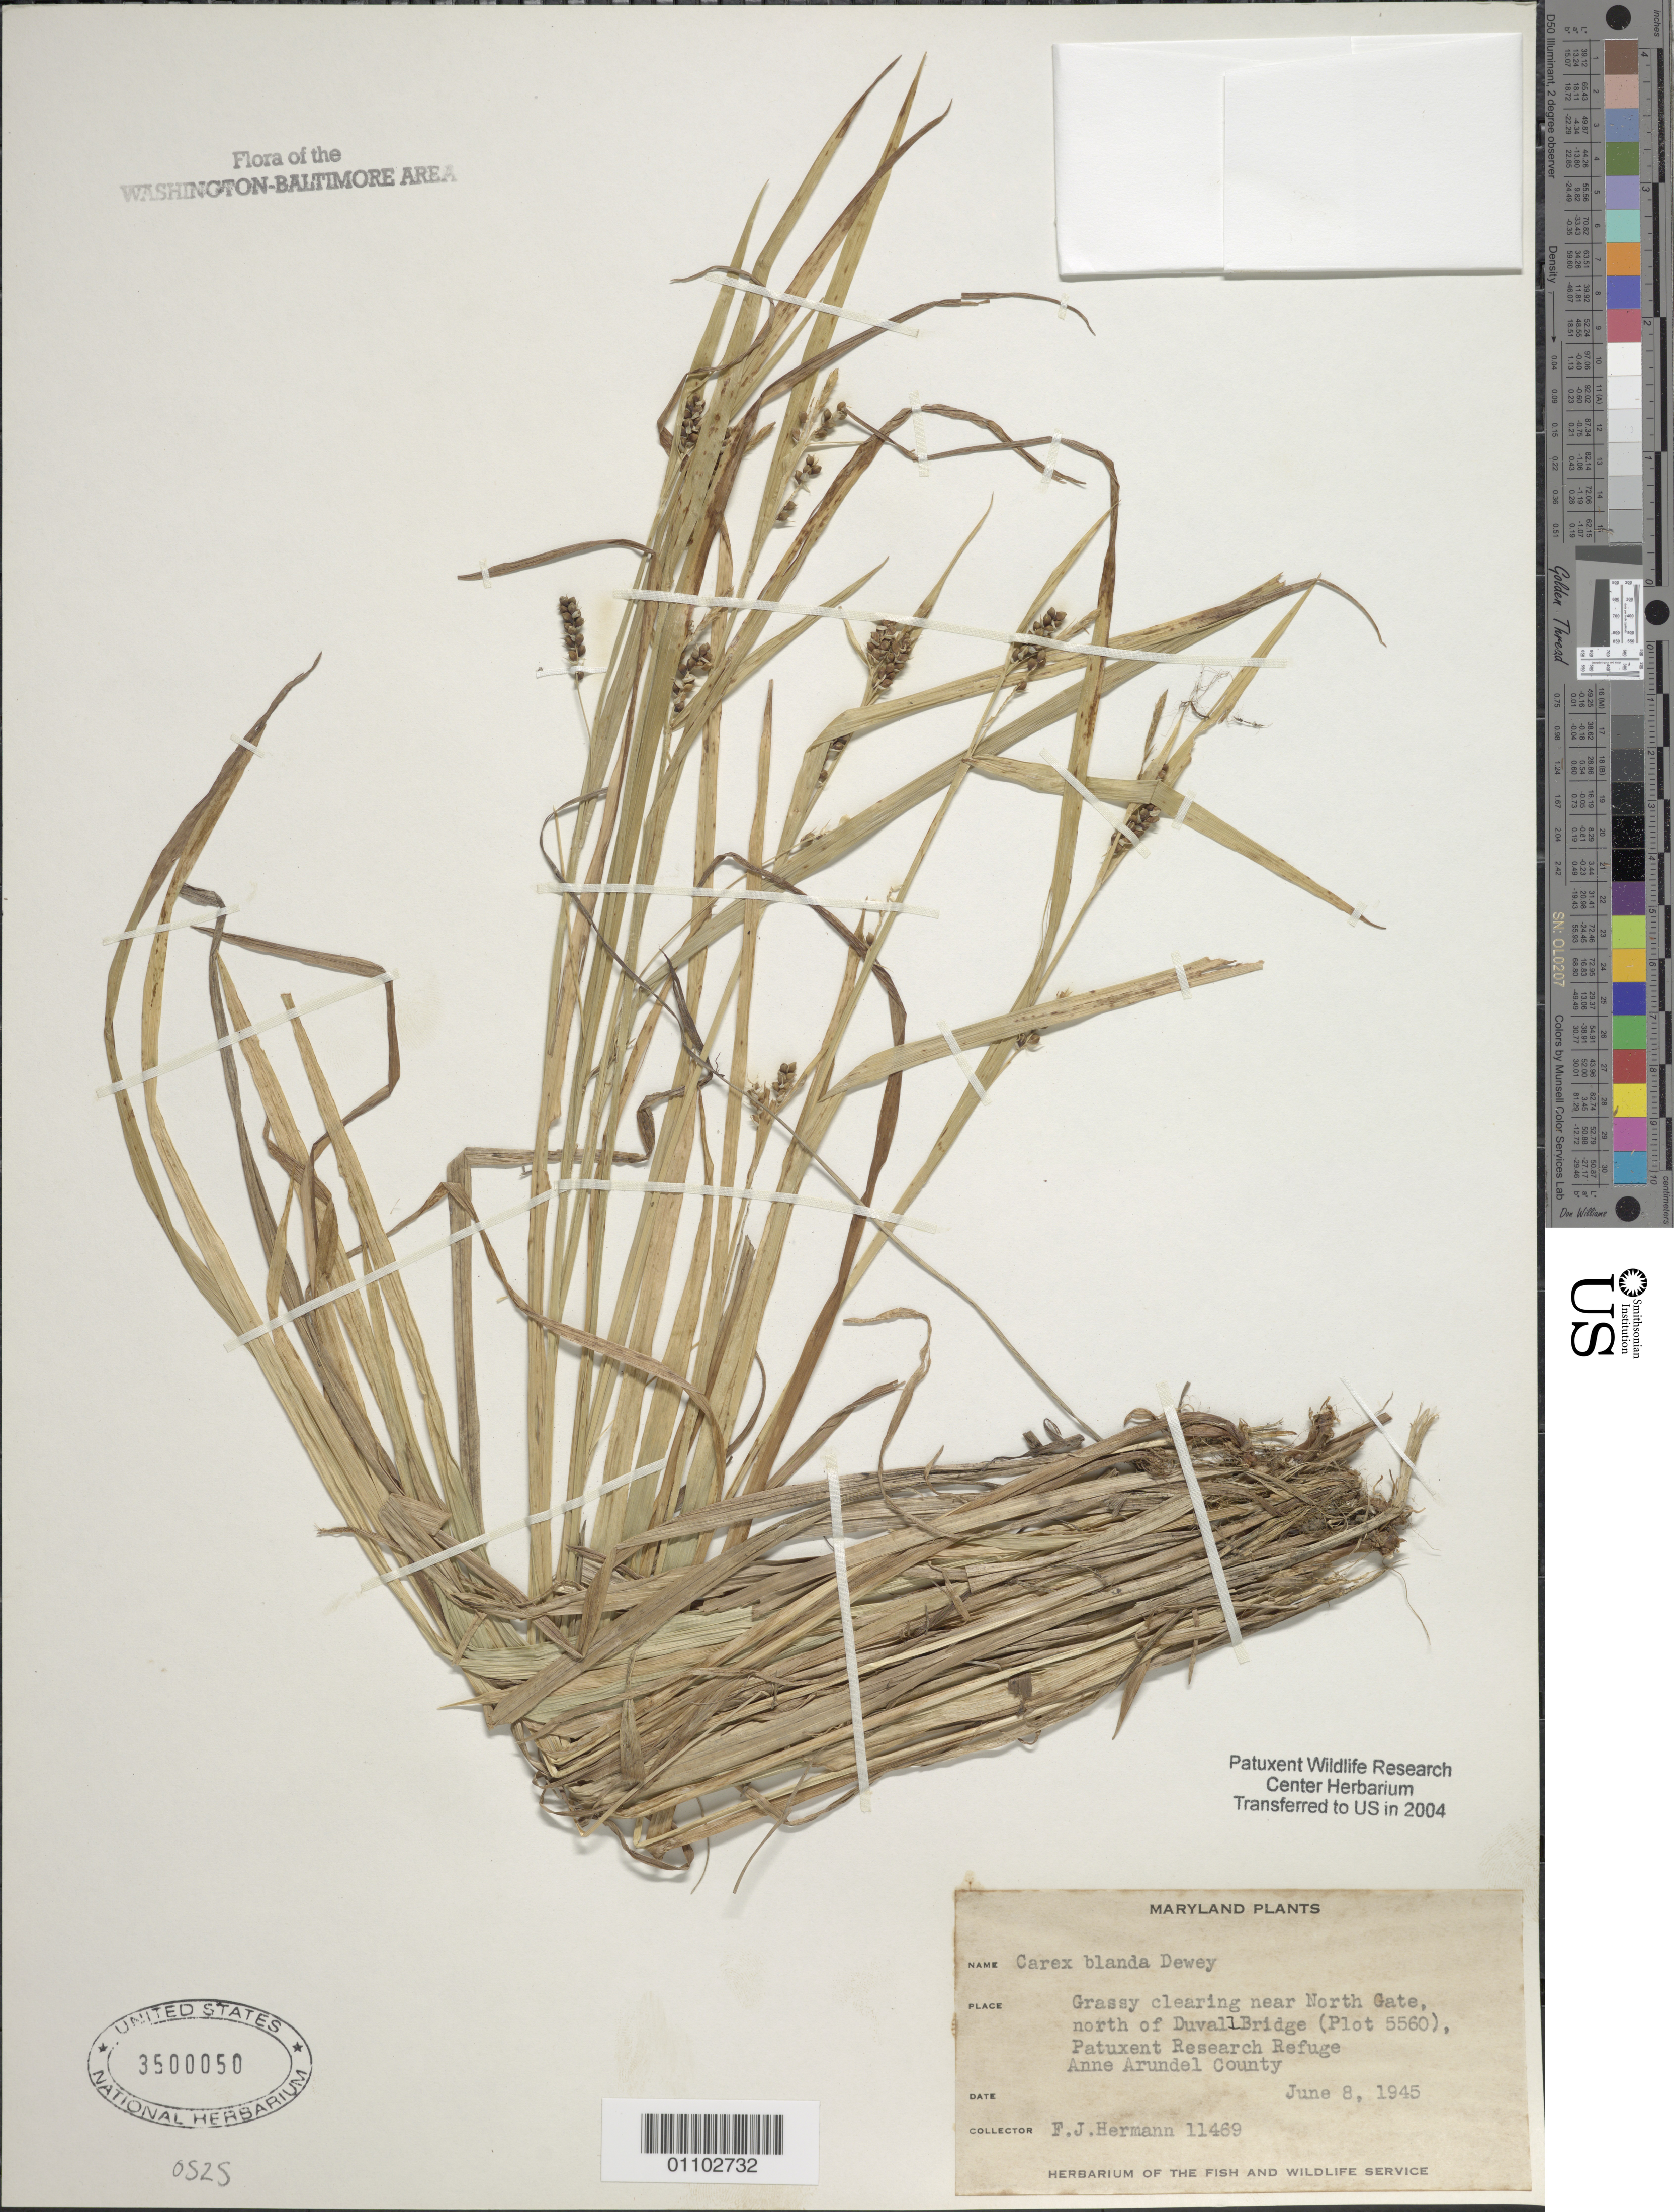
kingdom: Plantae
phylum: Tracheophyta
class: Liliopsida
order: Poales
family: Cyperaceae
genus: Carex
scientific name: Carex blanda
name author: Dewey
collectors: F. J. Hermann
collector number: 11469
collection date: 1945-06-08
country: United States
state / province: Maryland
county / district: Anne Arundel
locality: Near North Gate, north of Duvall Bridge (Plot 5560), Patuxent Research Refuge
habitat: Grassy clearing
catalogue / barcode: US 3500050